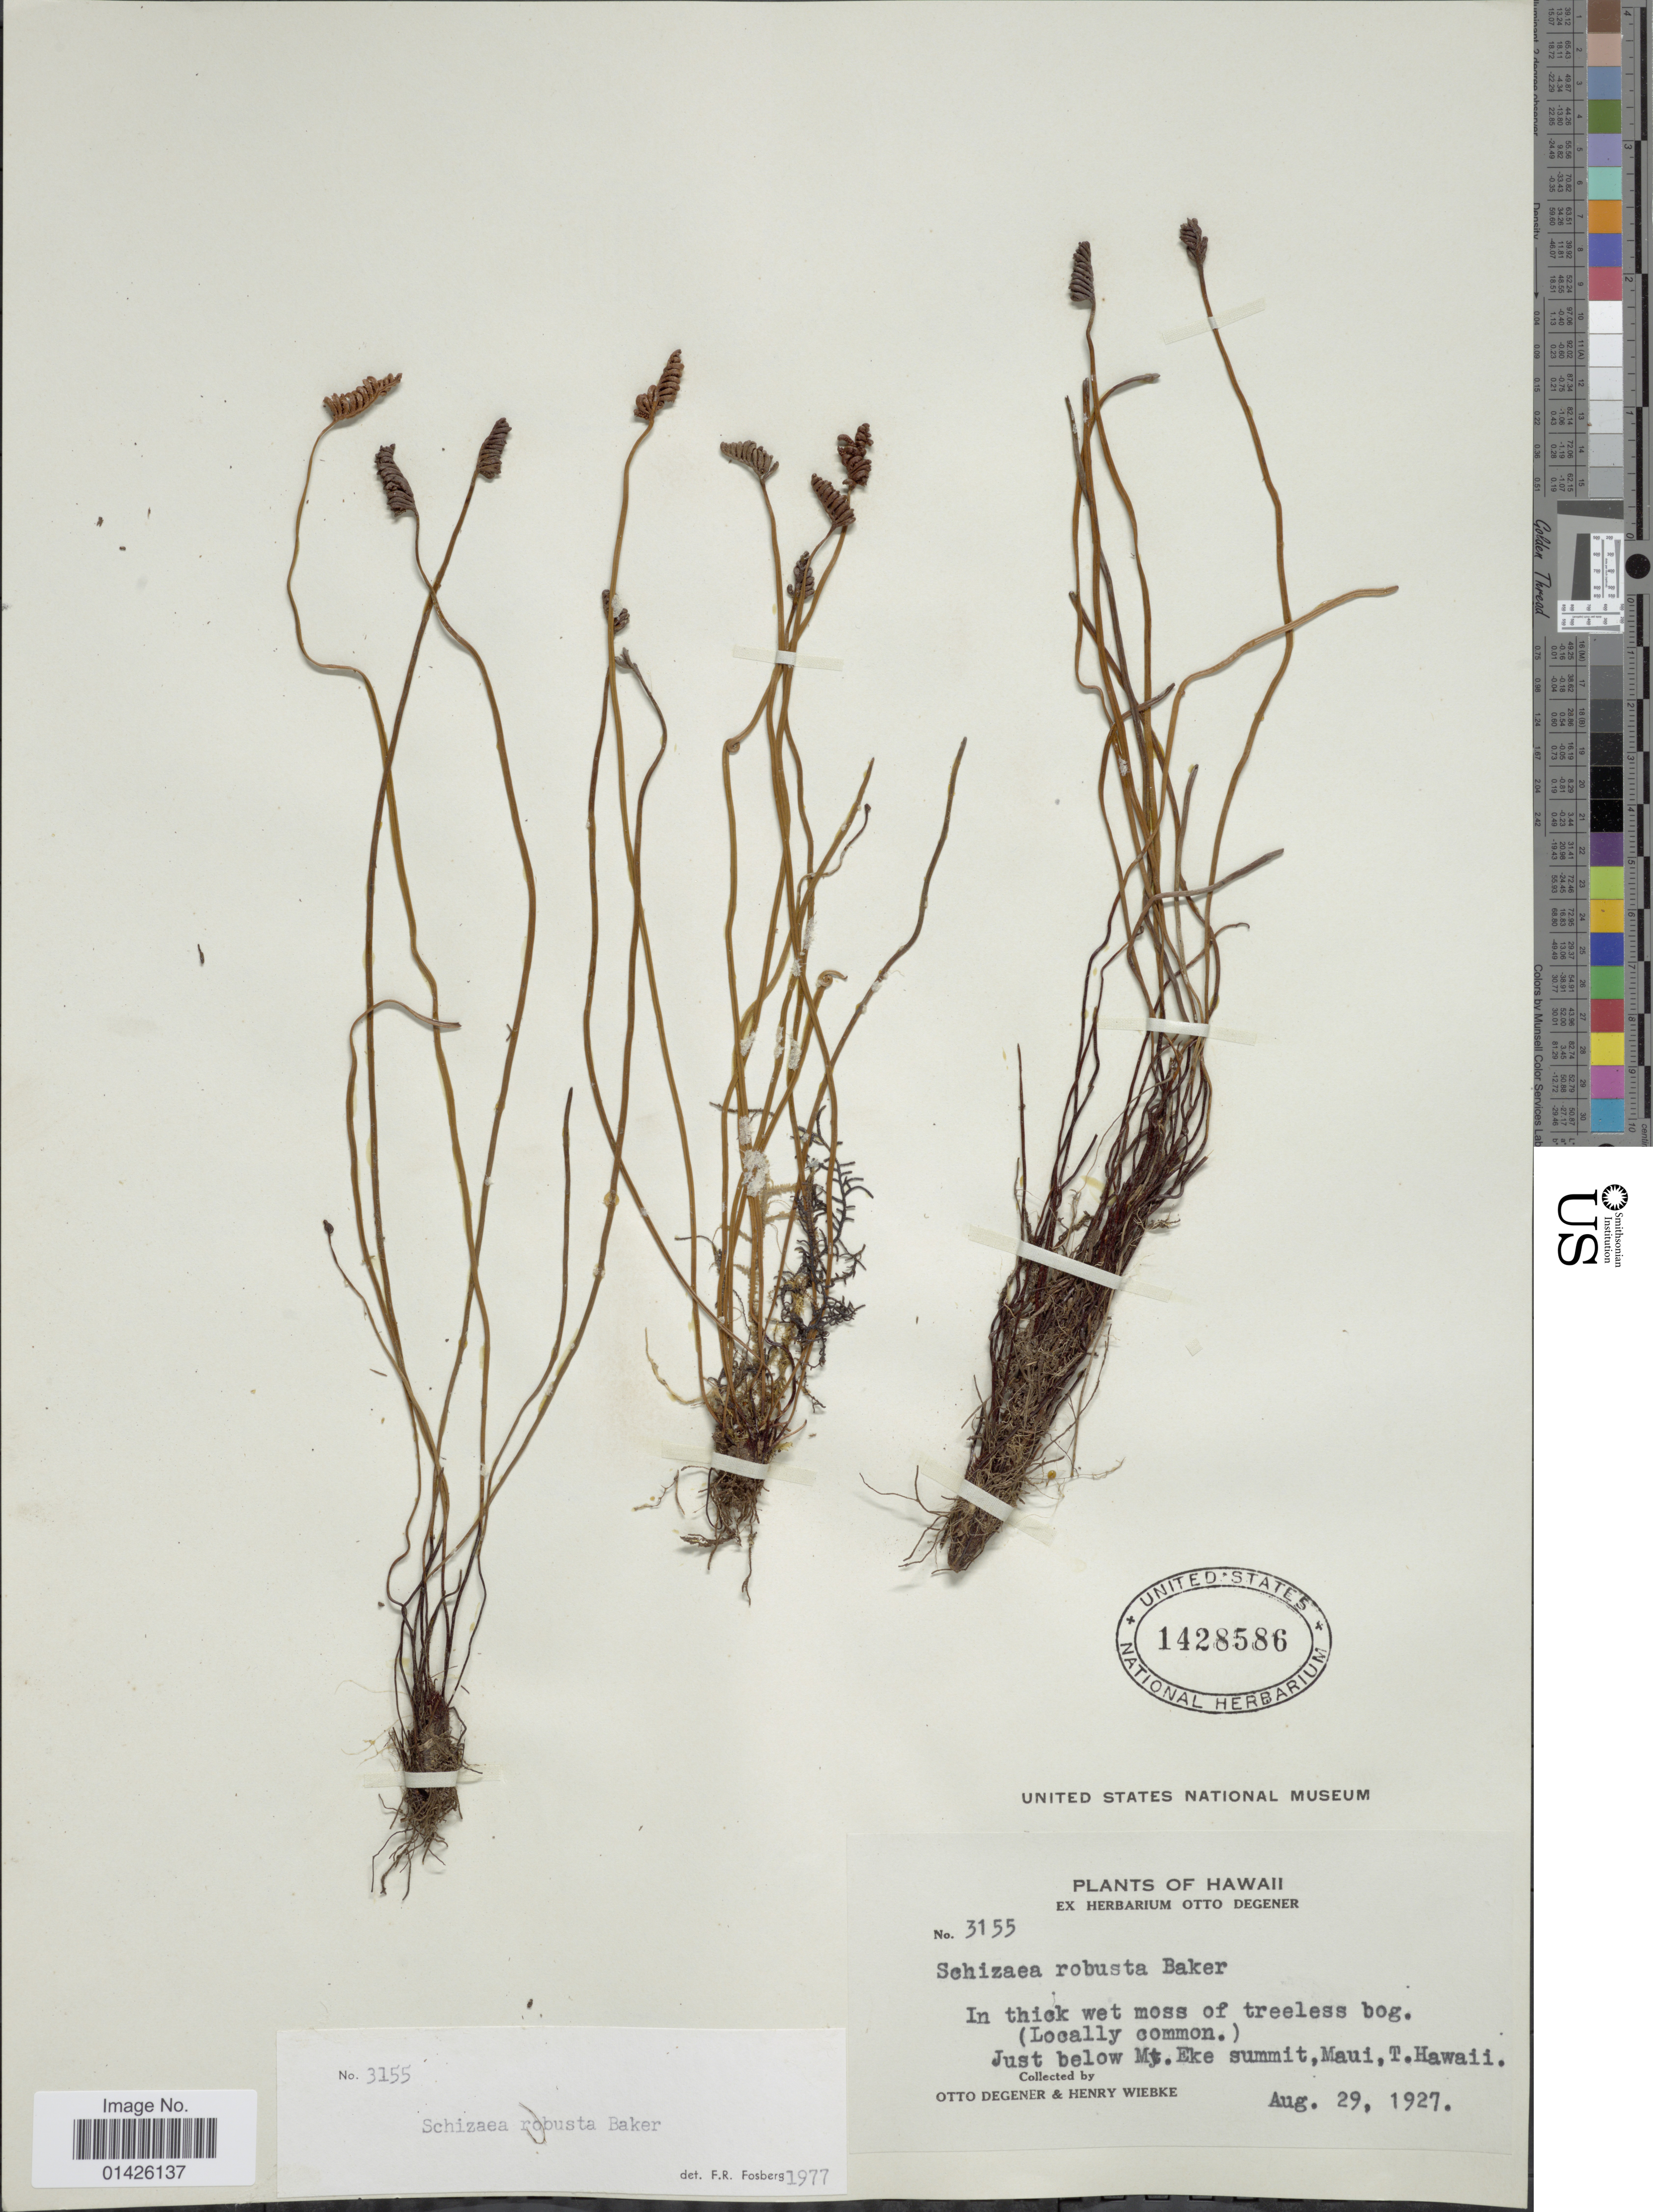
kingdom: Plantae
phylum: Tracheophyta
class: Polypodiopsida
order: Schizaeales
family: Schizaeaceae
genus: Schizaea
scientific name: Schizaea robusta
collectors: O. Degener & H. Wiebke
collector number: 3155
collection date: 1927-08-29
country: United States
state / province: Hawaii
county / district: Maui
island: Maui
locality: Just below Mt Eke summit, Maui, T. Hawaii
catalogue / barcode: US 1428586